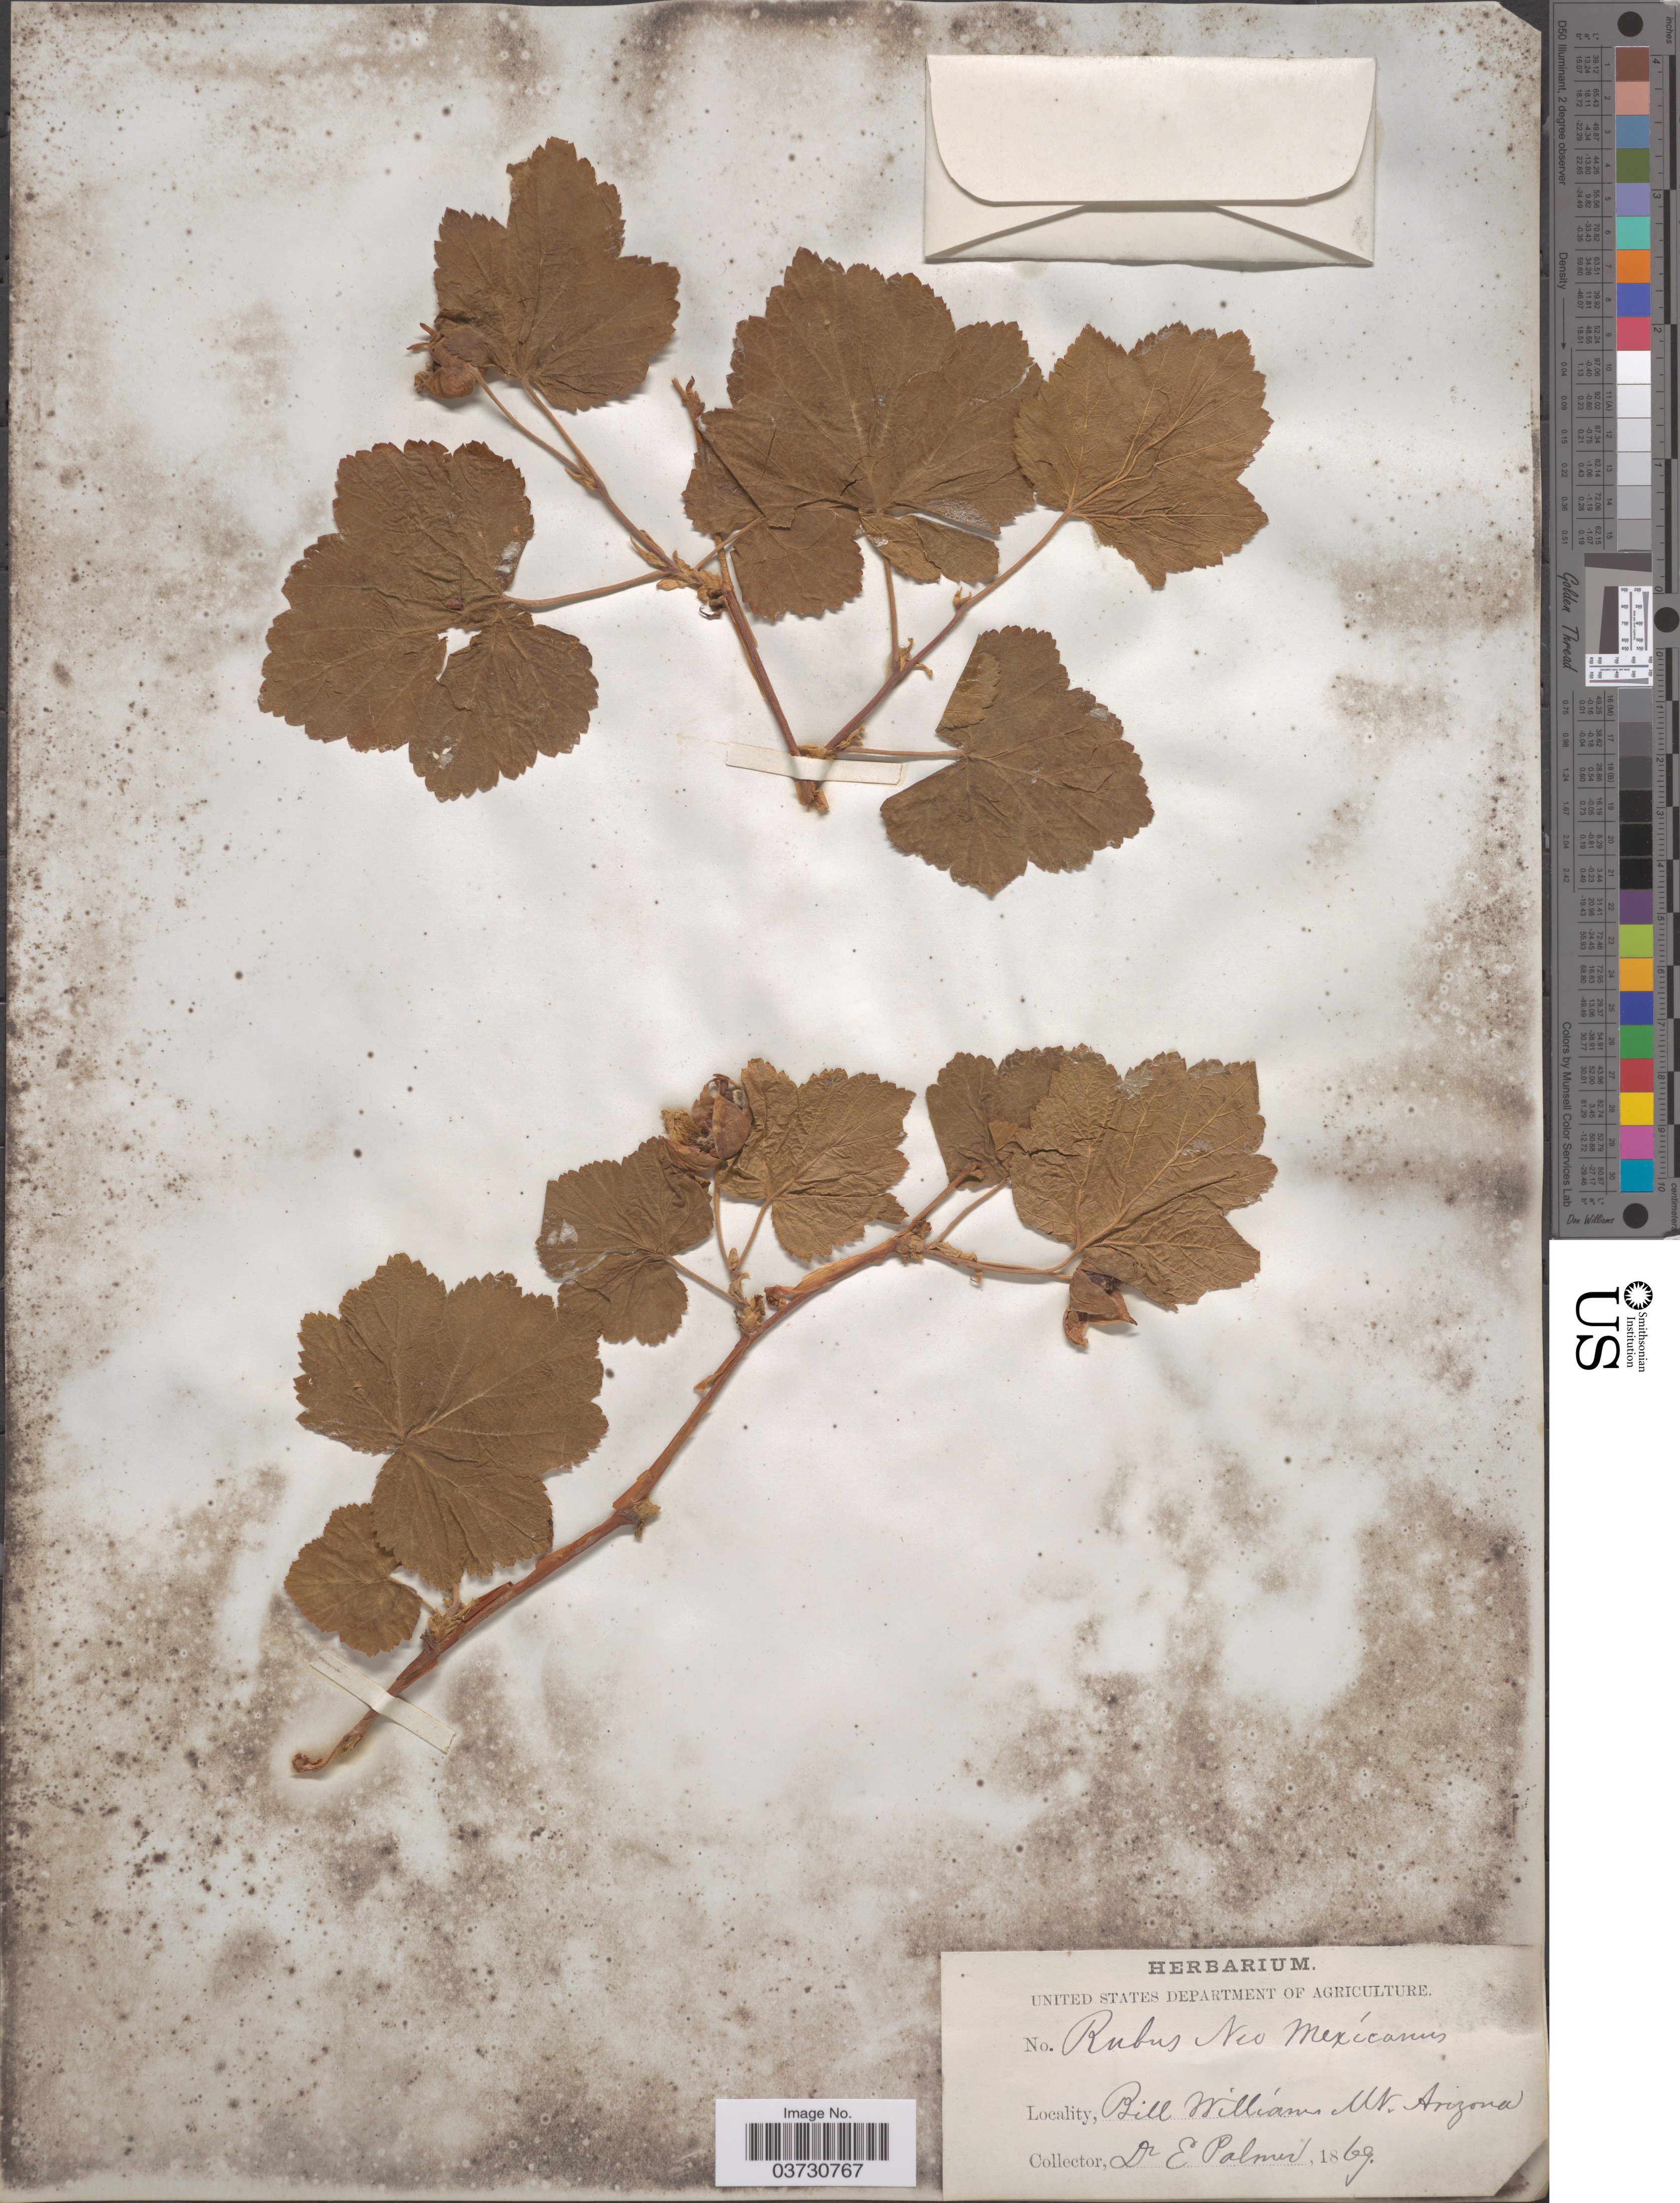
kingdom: Plantae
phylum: Tracheophyta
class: Magnoliopsida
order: Rosales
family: Rosaceae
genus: Rubus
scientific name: Rubus neomexicanus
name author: A. Gray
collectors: E. Palmer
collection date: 1869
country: United States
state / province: Arizona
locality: Bill Williams Mt.